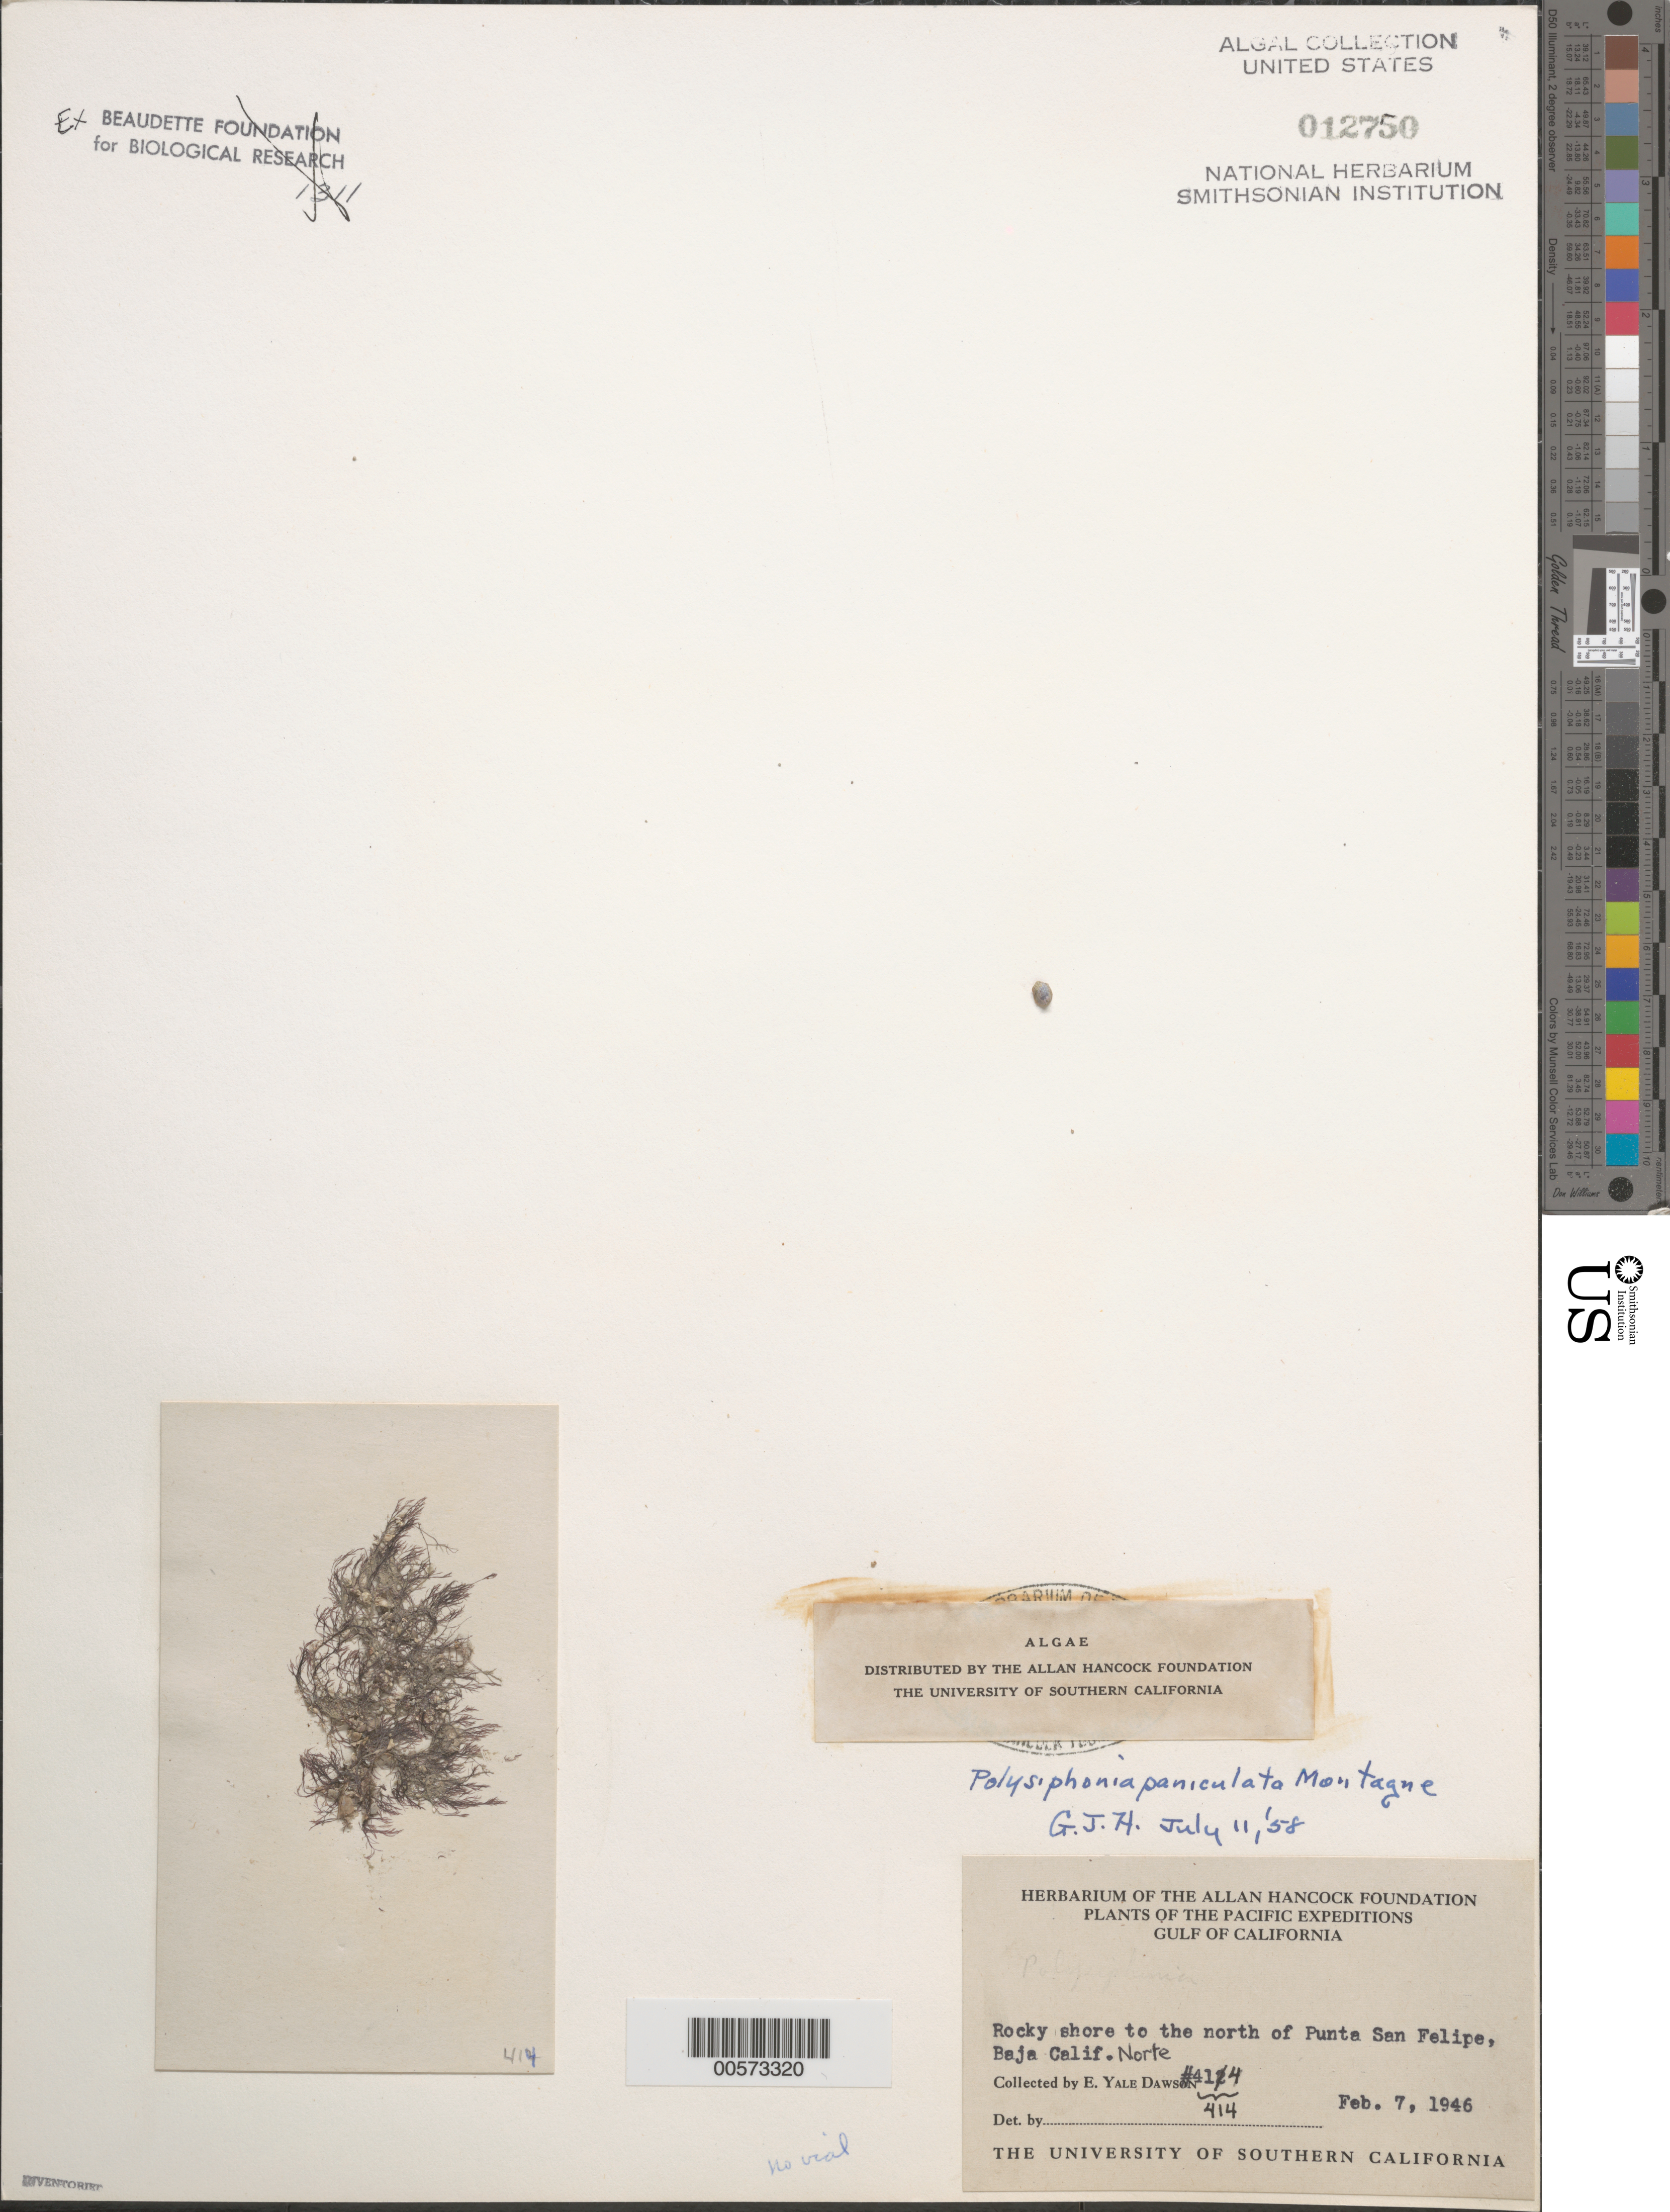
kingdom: Plantae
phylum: Rhodophyta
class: Florideophyceae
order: Ceramiales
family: Rhodomelaceae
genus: Eutrichosiphonia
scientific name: Eutrichosiphonia paniculata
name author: (Mont.) D.E.Bustamante & T.O. Cho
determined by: Algae name updating Project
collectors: E. Y. Dawson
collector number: EYD 414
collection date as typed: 07 Feb 1946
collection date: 1946-02-07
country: Mexico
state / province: Baja California Norte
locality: North of Punta San Felipe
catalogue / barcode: US 12750